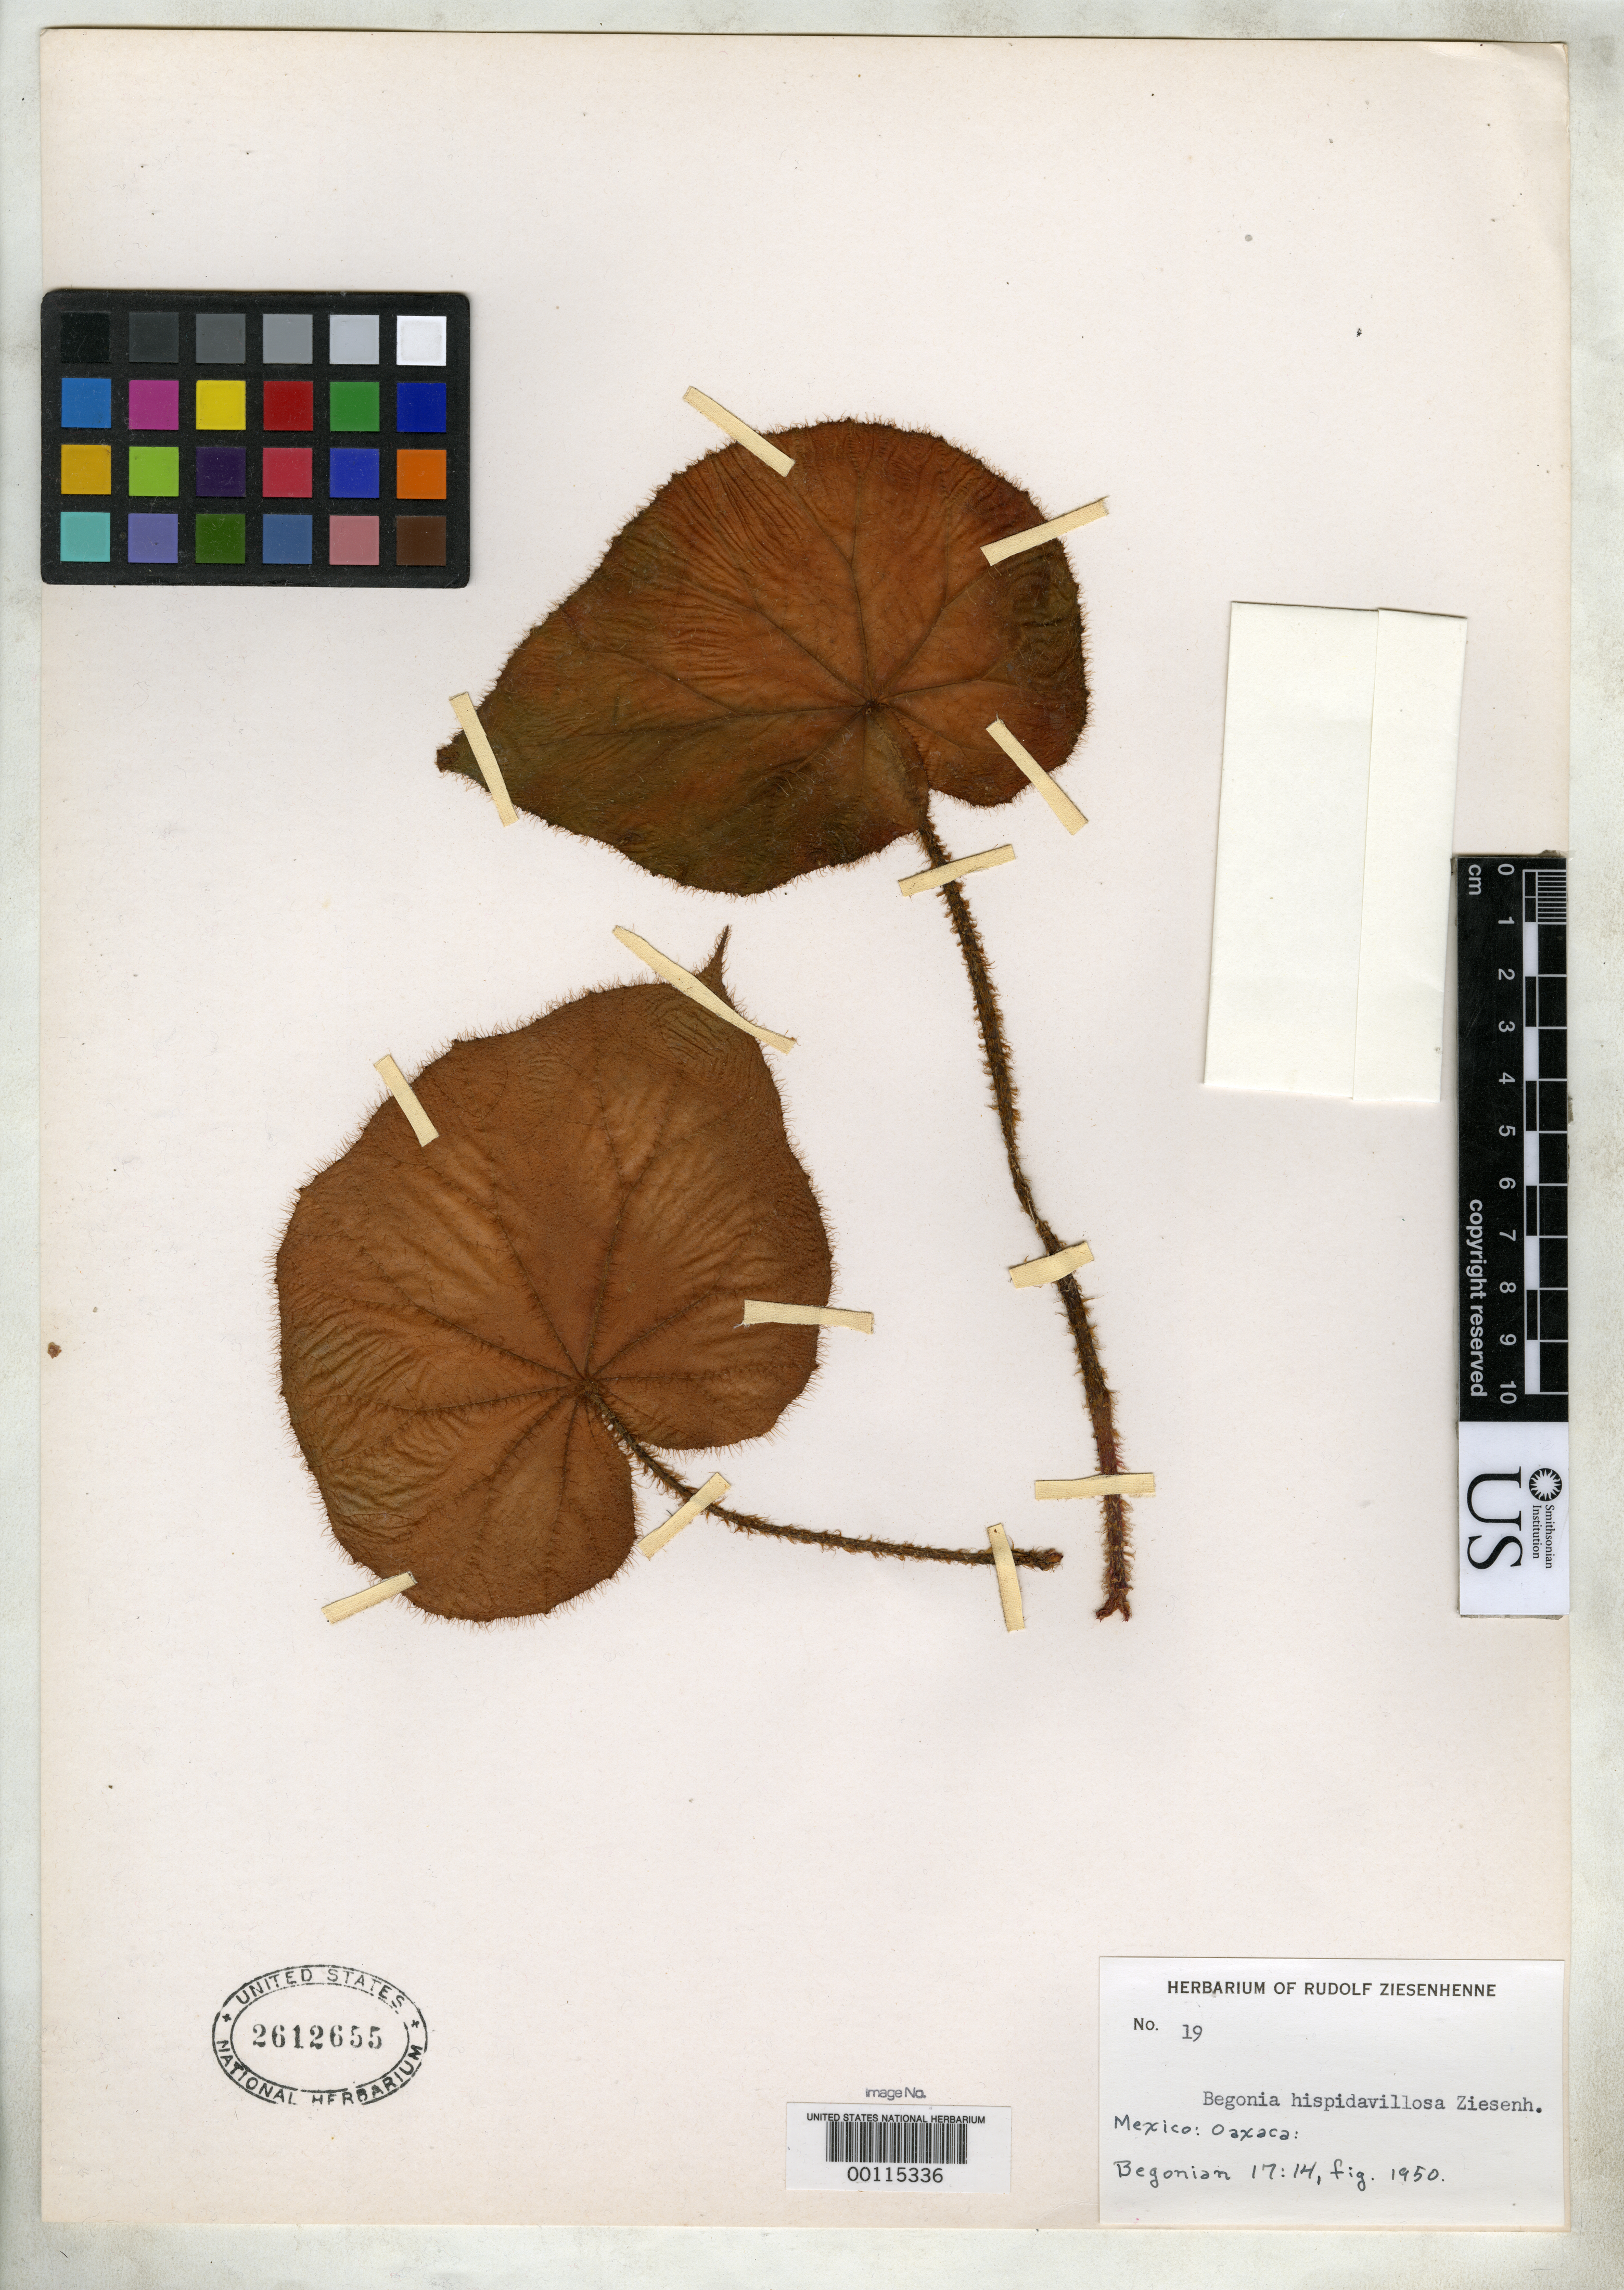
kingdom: Plantae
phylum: Tracheophyta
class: Magnoliopsida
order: Cucurbitales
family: Begoniaceae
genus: Begonia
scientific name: Begonia hispidavillosa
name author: Ziesenh.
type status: Isotype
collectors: T. Macdougall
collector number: C-64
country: Mexico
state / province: Oaxaca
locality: Sierra Madre; alt. 5000-6000 ft.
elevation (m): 1524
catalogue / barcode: US 2612655